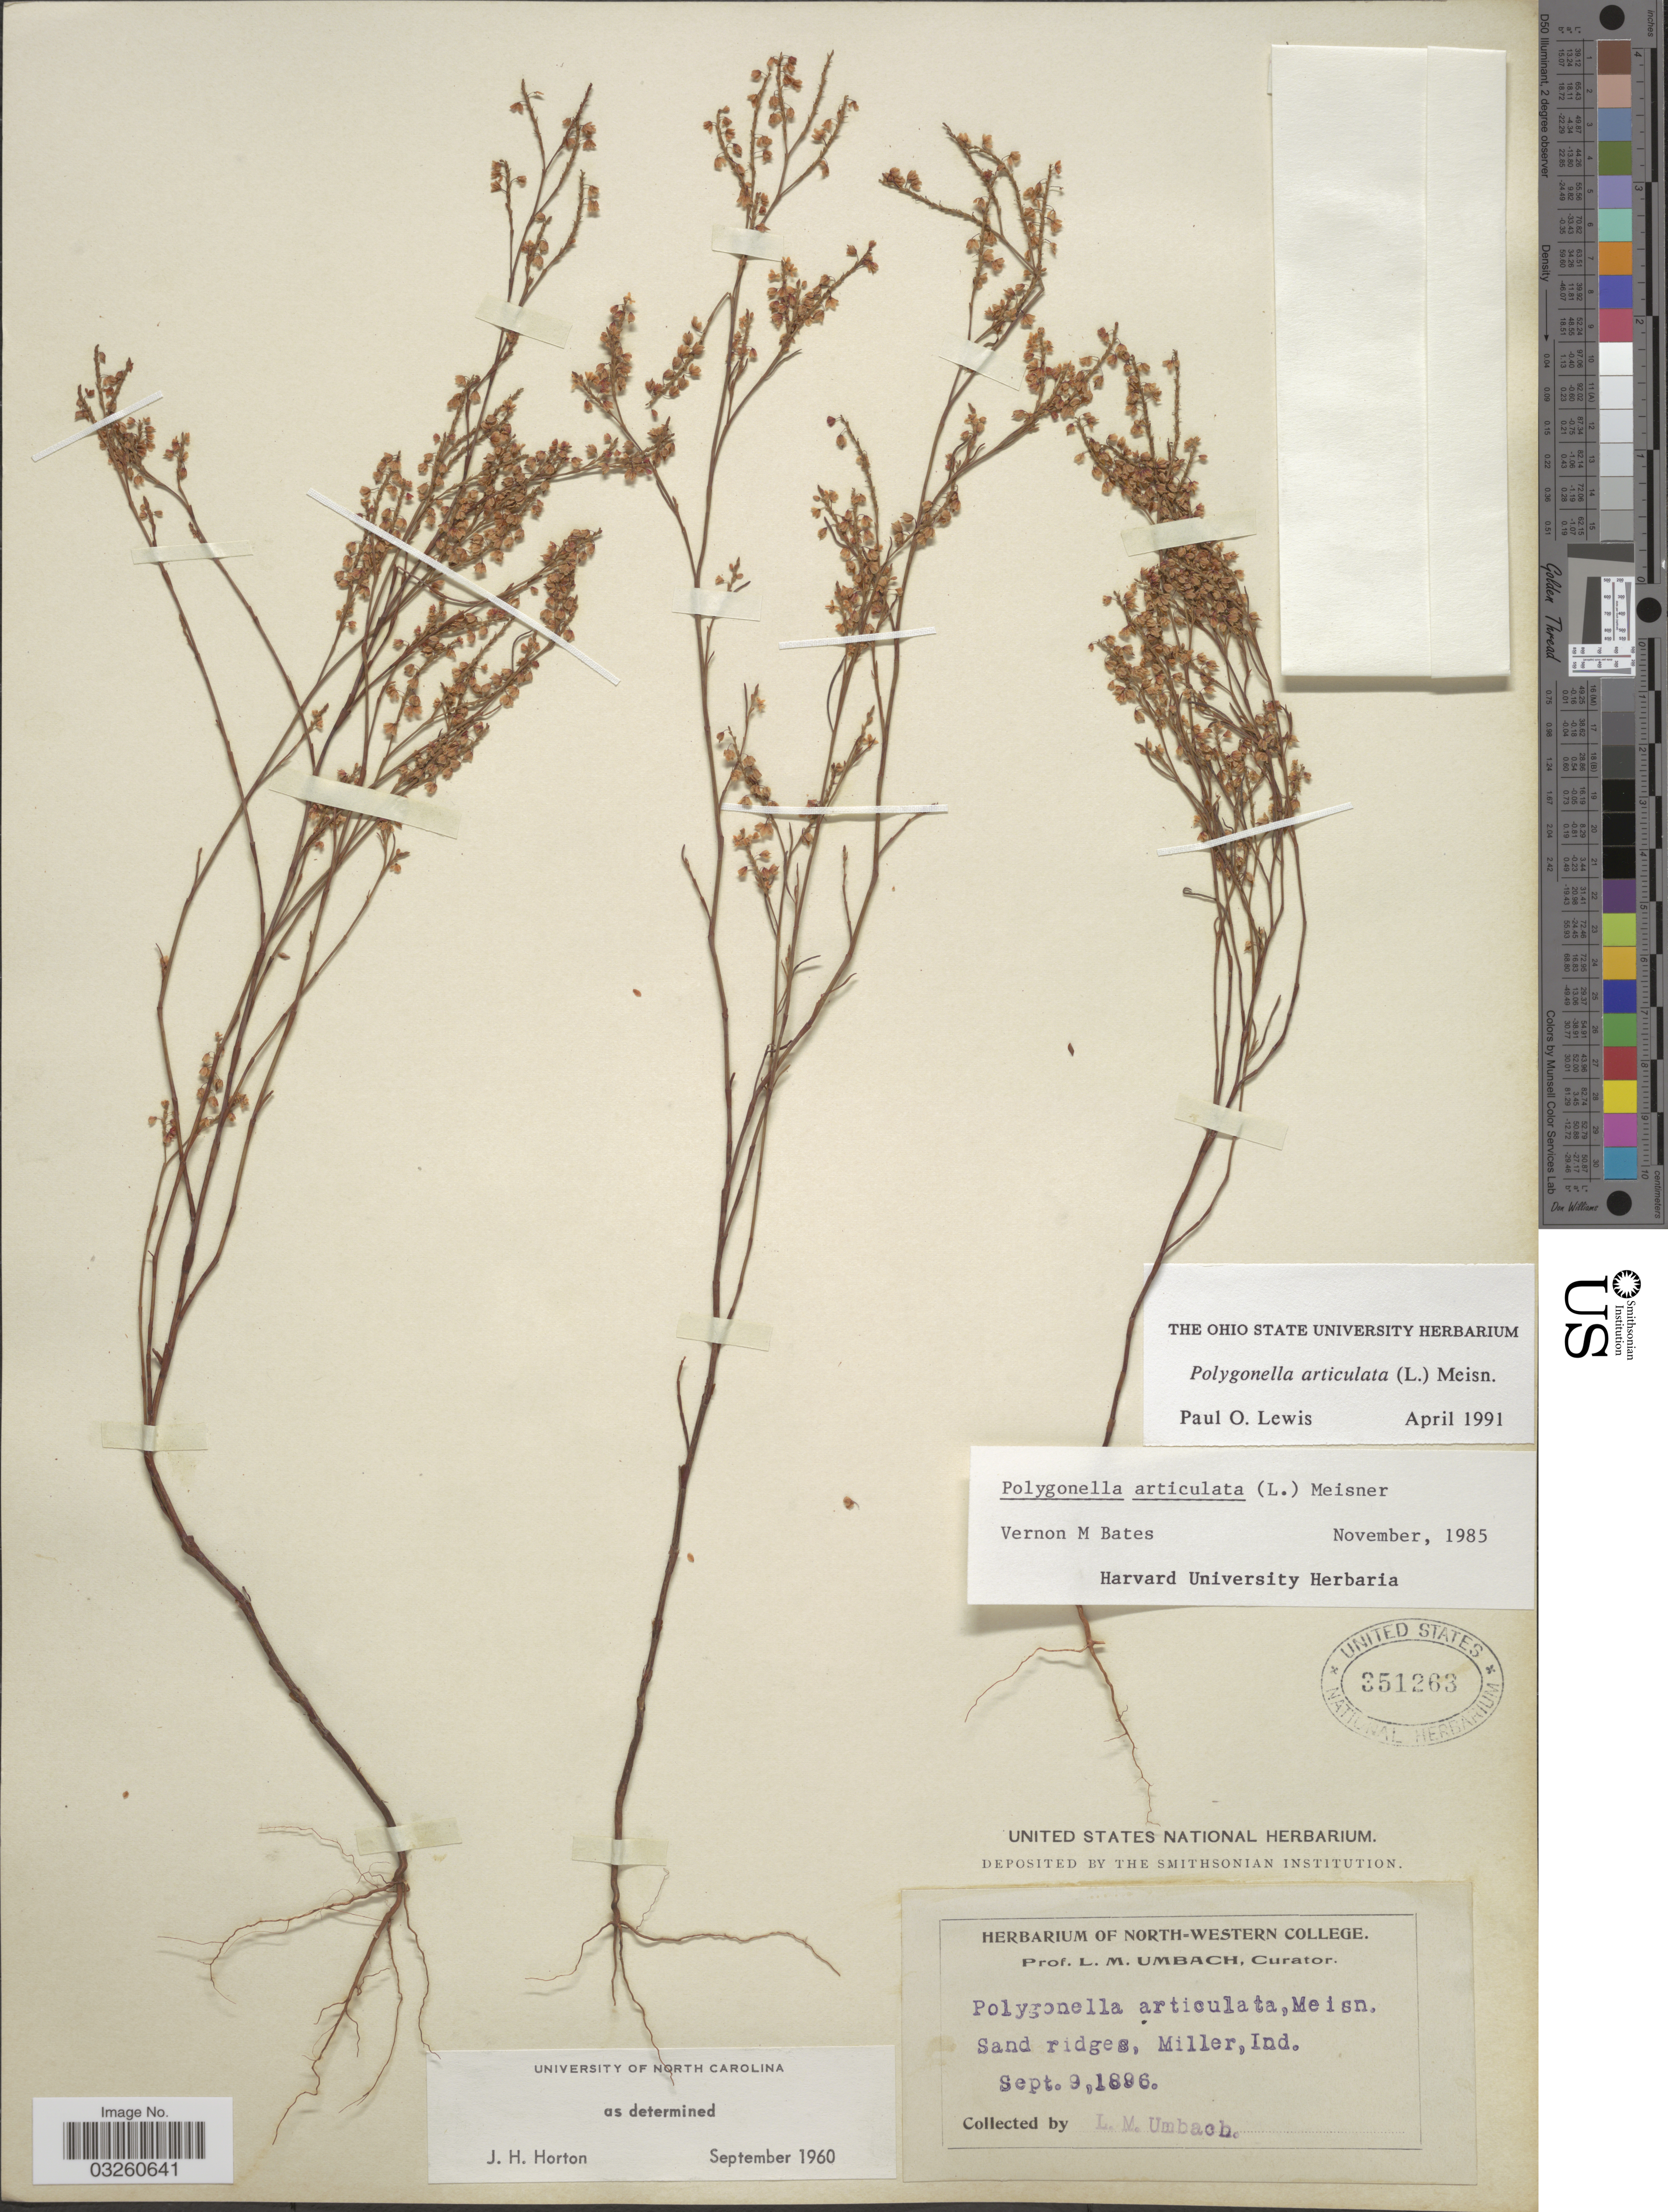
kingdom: Plantae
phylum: Tracheophyta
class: Magnoliopsida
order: Caryophyllales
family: Polygonaceae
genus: Polygonella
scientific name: Polygonella articulata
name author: (L.) Meisn.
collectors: L. M. Umbach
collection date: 1896-09-09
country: United States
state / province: Indiana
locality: Sand ridges, Miller.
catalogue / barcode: US 351263